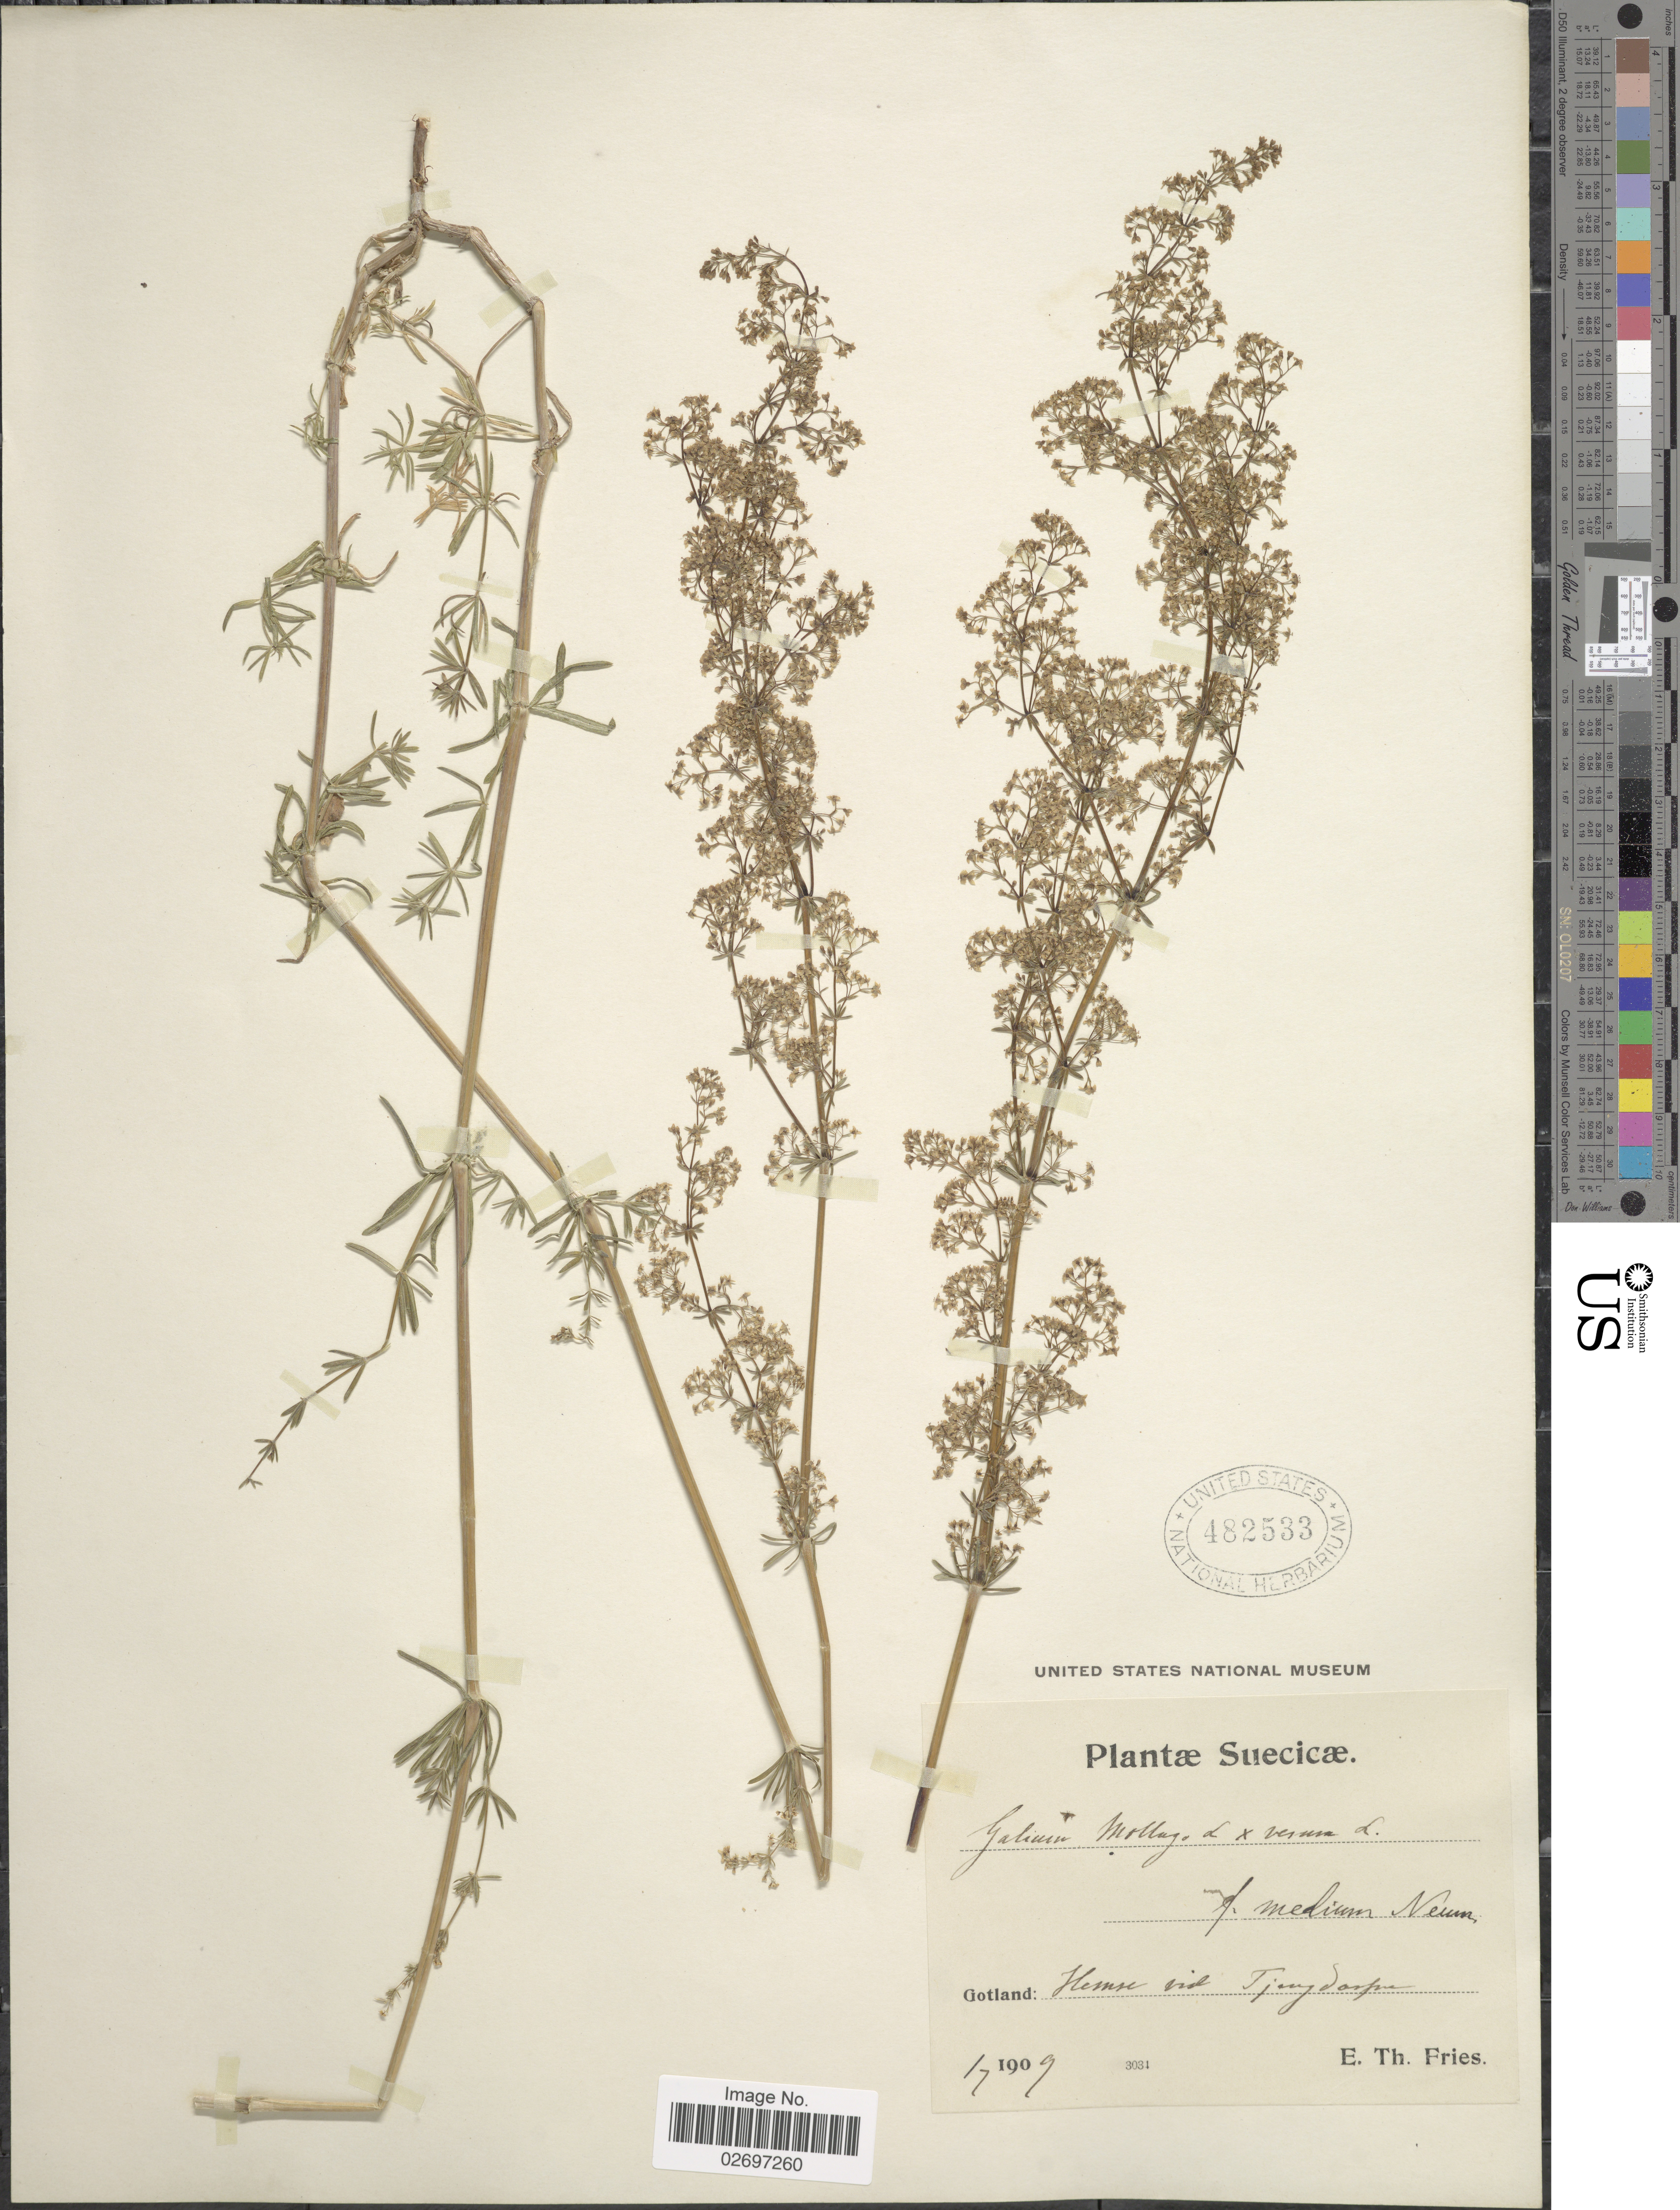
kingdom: Plantae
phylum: Tracheophyta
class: Magnoliopsida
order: Gentianales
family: Rubiaceae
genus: Galium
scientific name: Galium mollugo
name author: L.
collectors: E. Fries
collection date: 1909-07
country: Sweden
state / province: Gotland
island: Gotland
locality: Suecicae. Gotland. Hemse vid Tjordorp [interpreted]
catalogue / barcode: US 482533